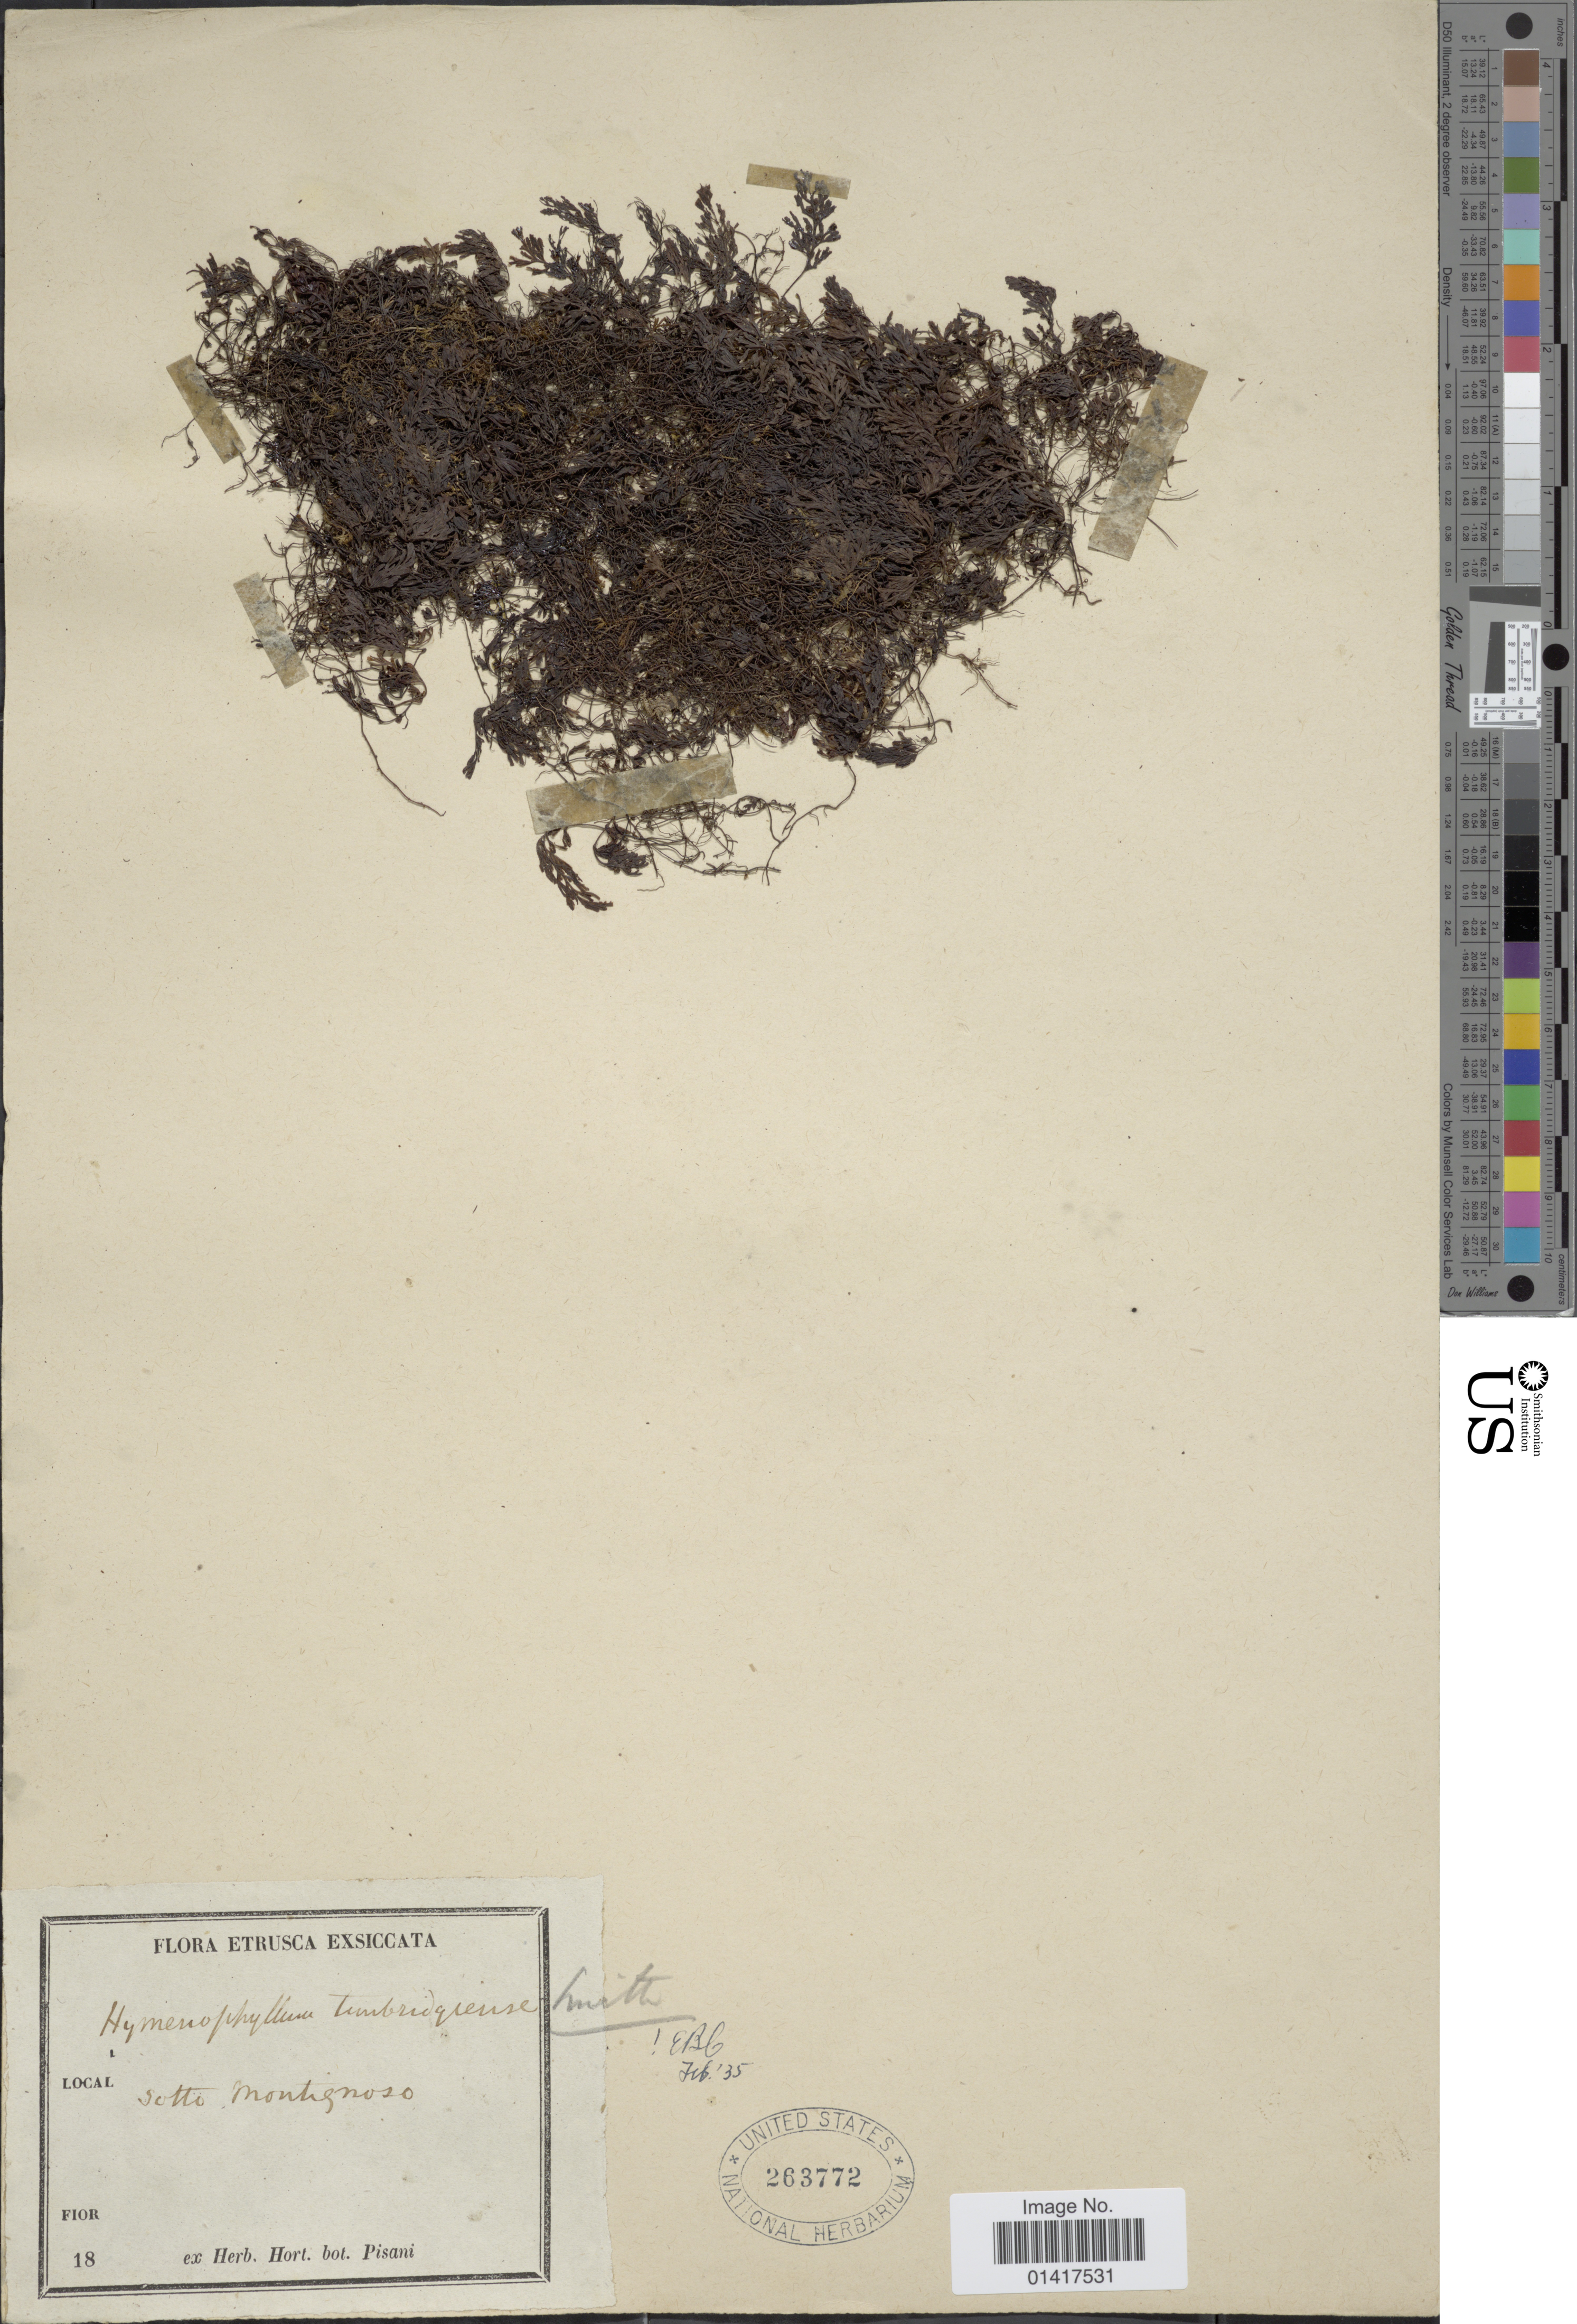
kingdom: Plantae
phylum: Tracheophyta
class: Polypodiopsida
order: Hymenophyllales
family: Hymenophyllaceae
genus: Hymenophyllum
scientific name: Hymenophyllum tunbrigense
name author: (L.) Small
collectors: ex herb. H. Pisani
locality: Gotto Montignozo [interpreted]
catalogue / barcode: US 263772